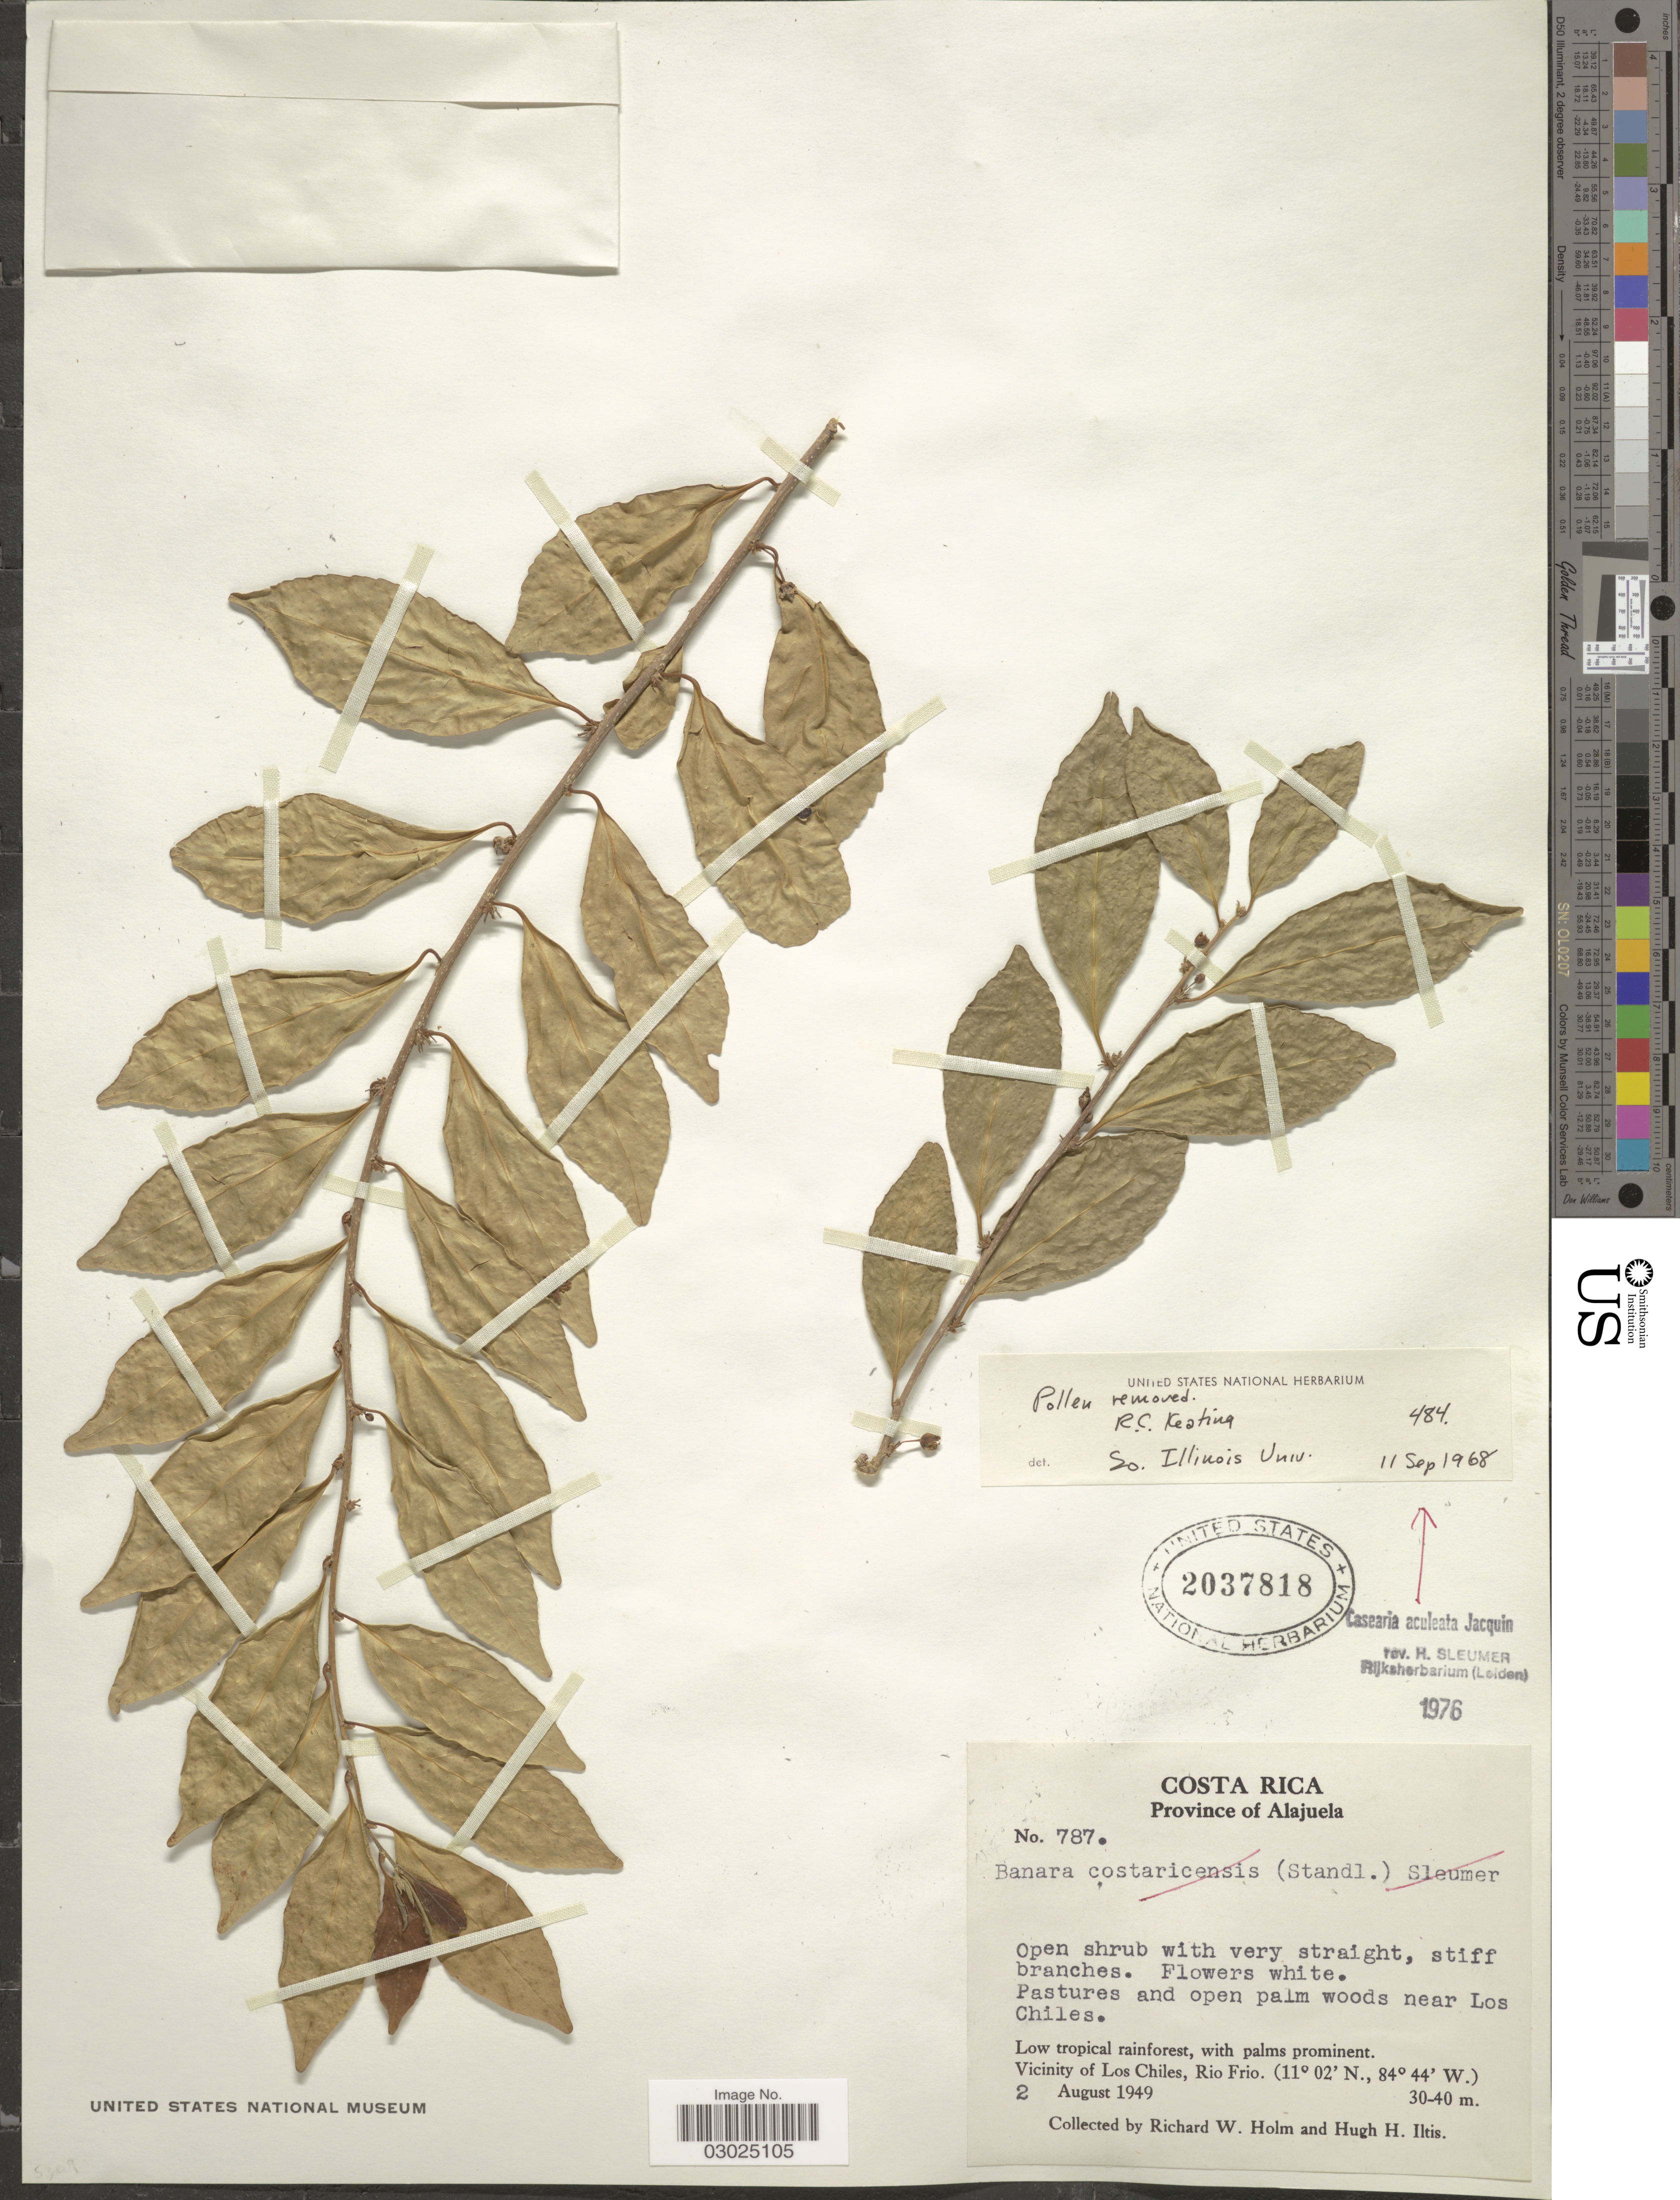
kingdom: Plantae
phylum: Tracheophyta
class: Magnoliopsida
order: Malpighiales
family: Salicaceae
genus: Casearia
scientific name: Casearia aculeata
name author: Jacq.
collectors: R. W. Holm & H. Iltis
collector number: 787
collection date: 1949-08-02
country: Costa Rica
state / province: Alajuela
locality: Pastures and open palm woods near Los Chiles. Vicinity of Los Chiles, Rio Frio.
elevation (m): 30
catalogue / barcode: US 2037818